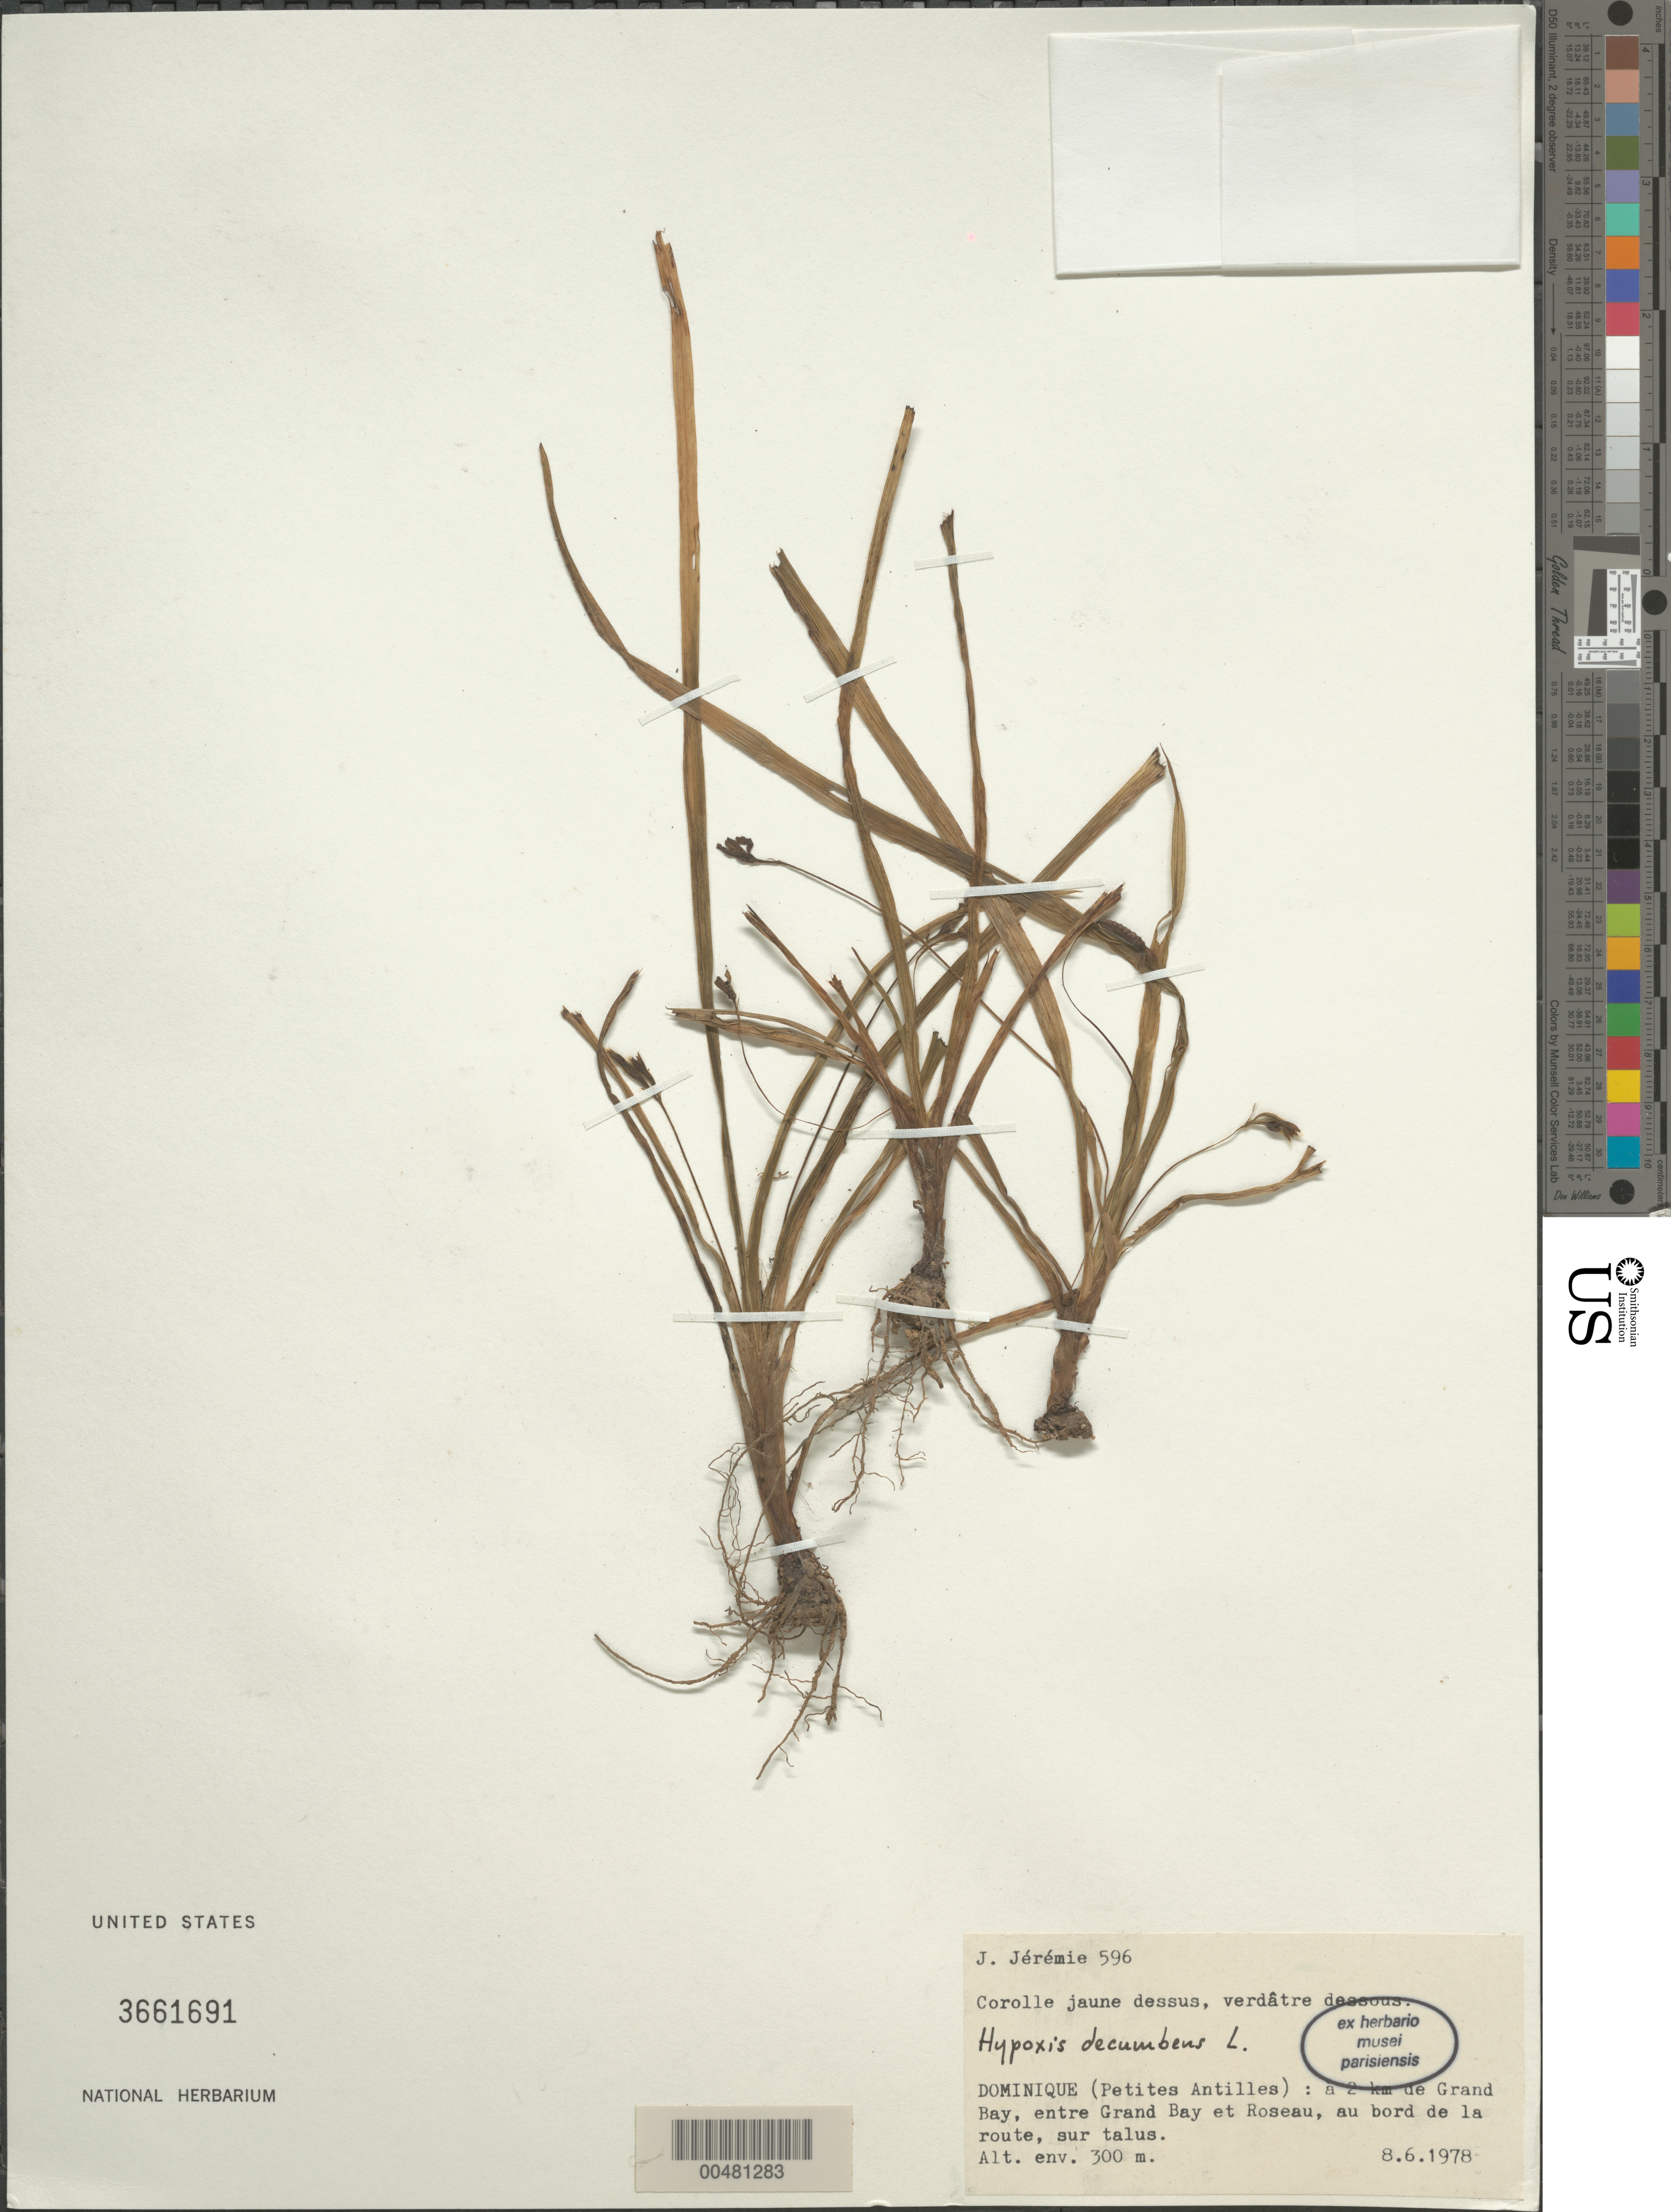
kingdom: Plantae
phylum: Tracheophyta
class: Liliopsida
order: Asparagales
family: Hypoxidaceae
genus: Hypoxis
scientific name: Hypoxis decumbens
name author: L.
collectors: J. Jérémie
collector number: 596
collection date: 1978-06-08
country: Dominica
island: Windward Is.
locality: Grand Bay, à 2 km, entre Grand Bay et Roseau.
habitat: Au bord de la route, sur talus.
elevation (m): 300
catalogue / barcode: US 3661691